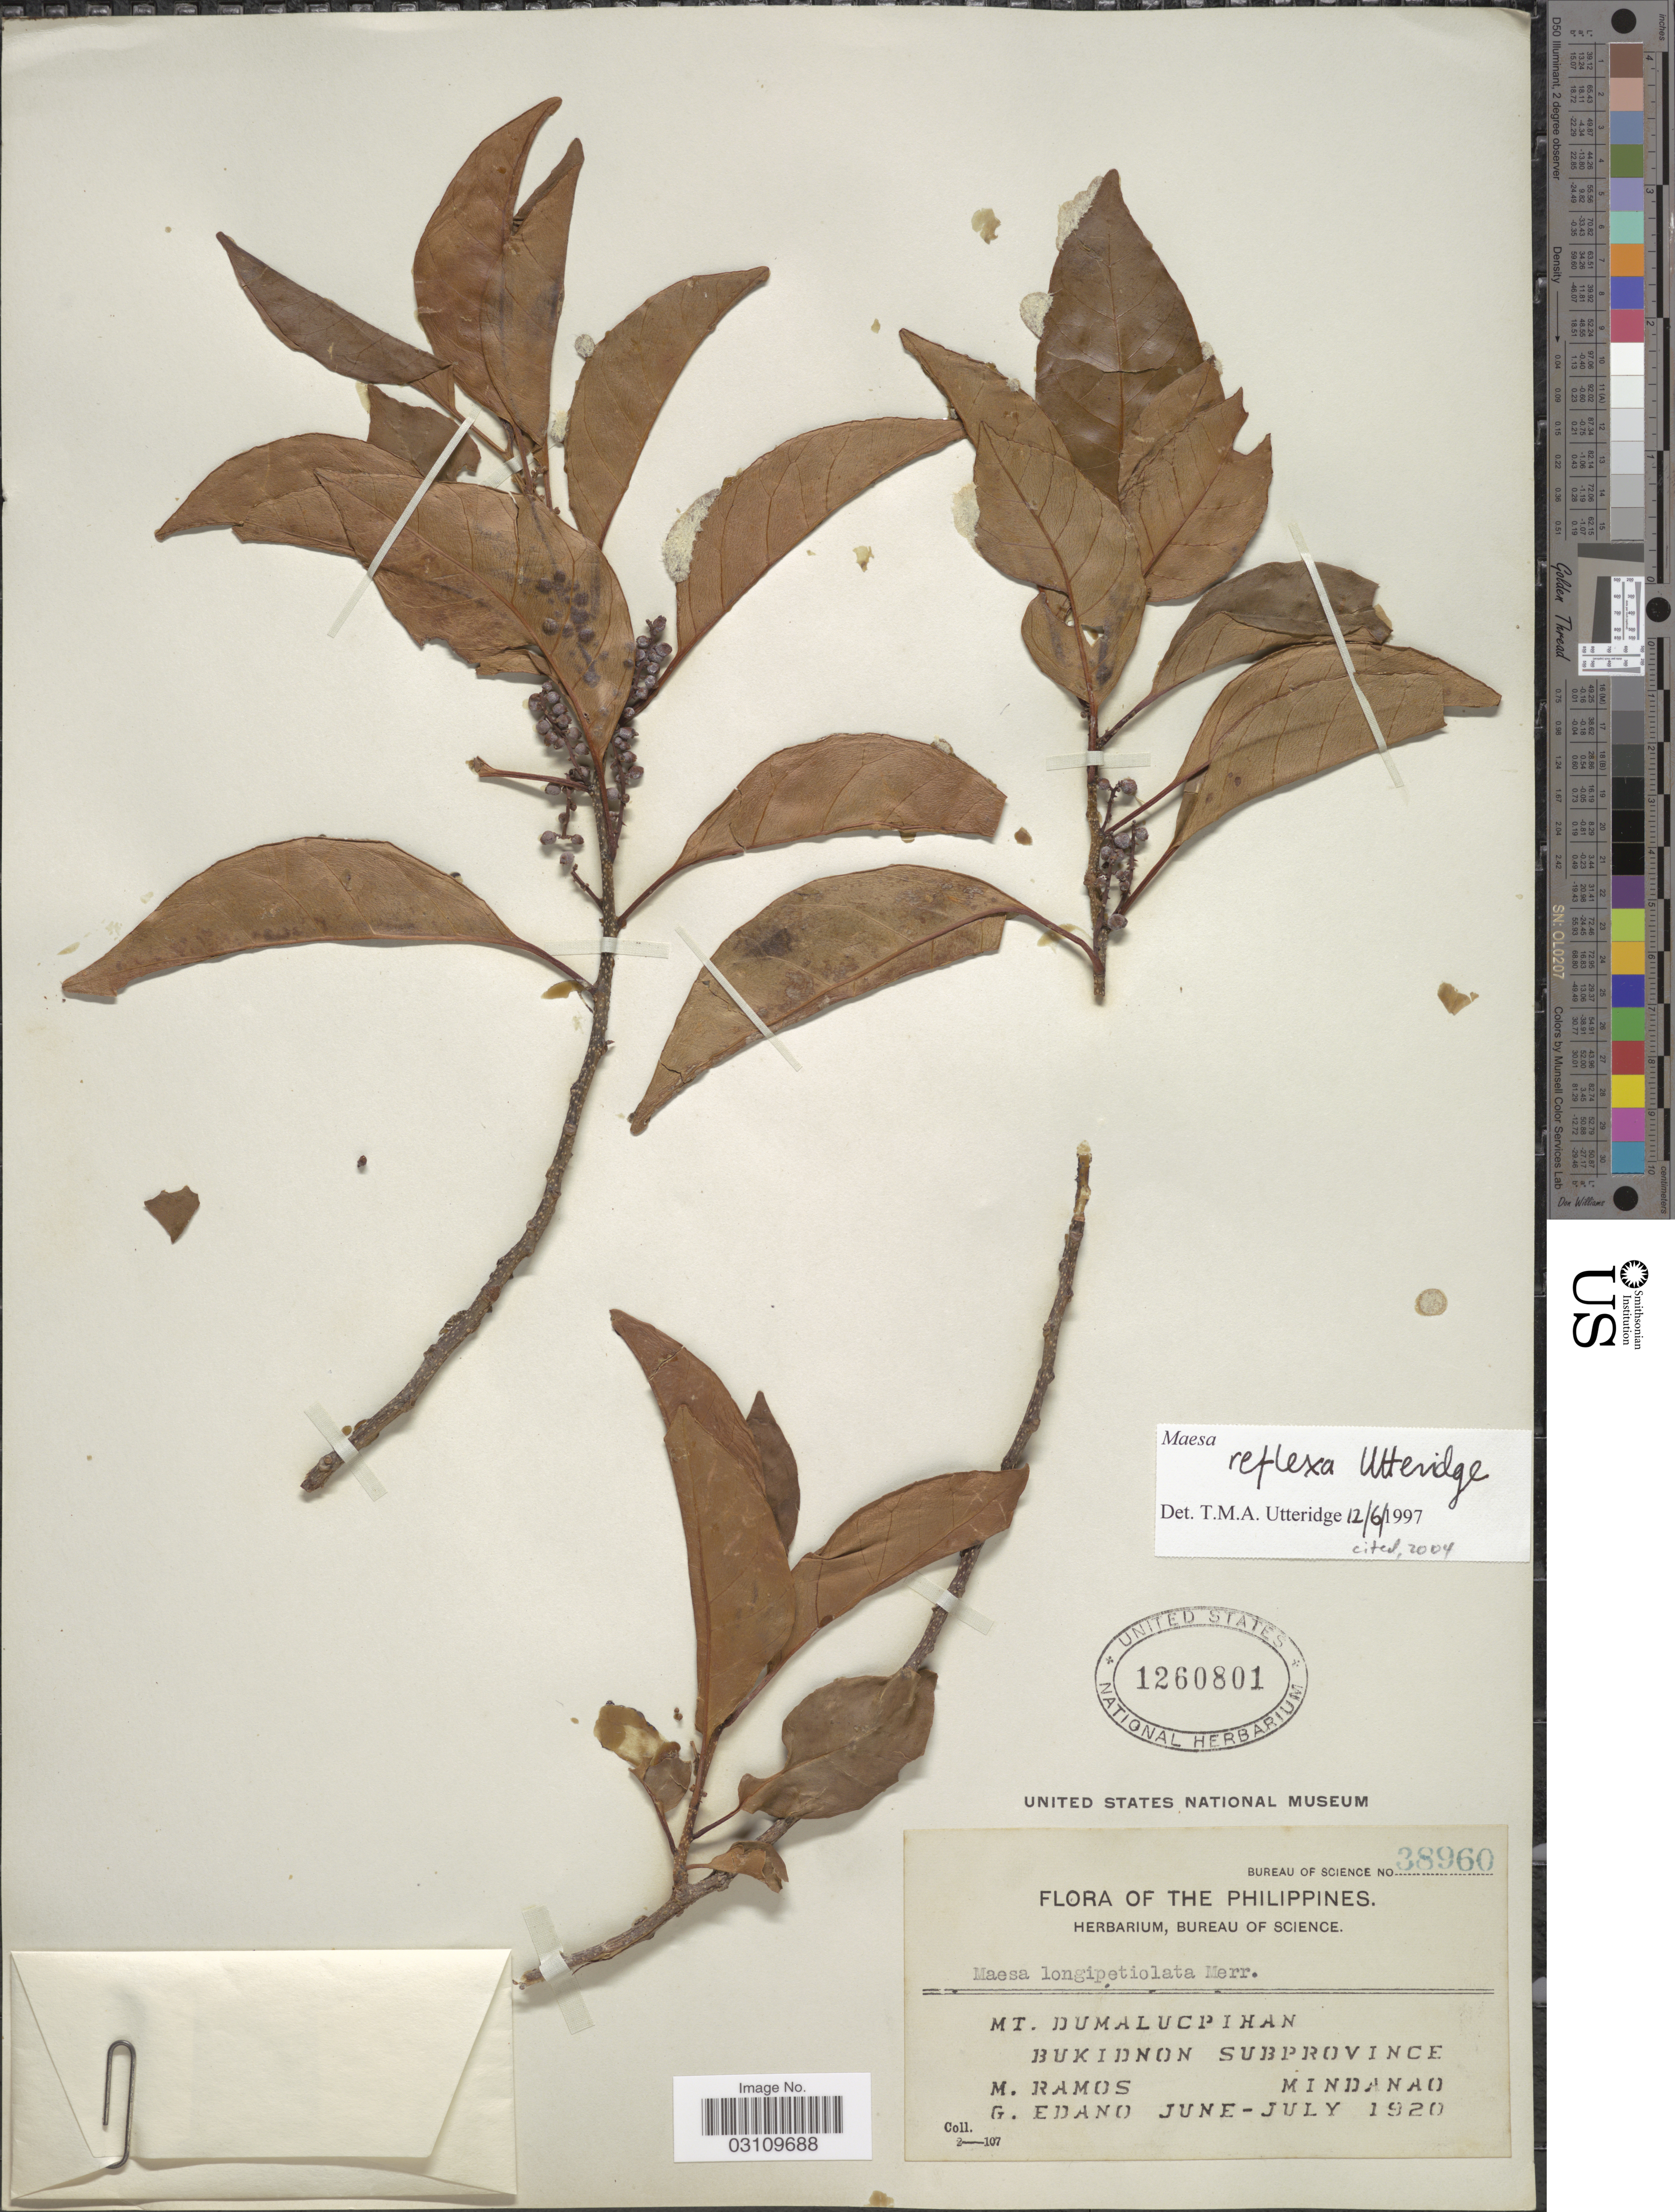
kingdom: Plantae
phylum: Tracheophyta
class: Magnoliopsida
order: Ericales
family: Primulaceae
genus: Maesa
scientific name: Maesa reflexa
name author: Utteridge & R.M.K. Saunders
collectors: M. Ramos & G. Edaño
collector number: Bureau of Science 38960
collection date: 1920-06/1920-07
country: Philippines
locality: Mt. Dumalucpihan, Bukidnon Subprovince, Mindanao.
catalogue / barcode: US 1260801